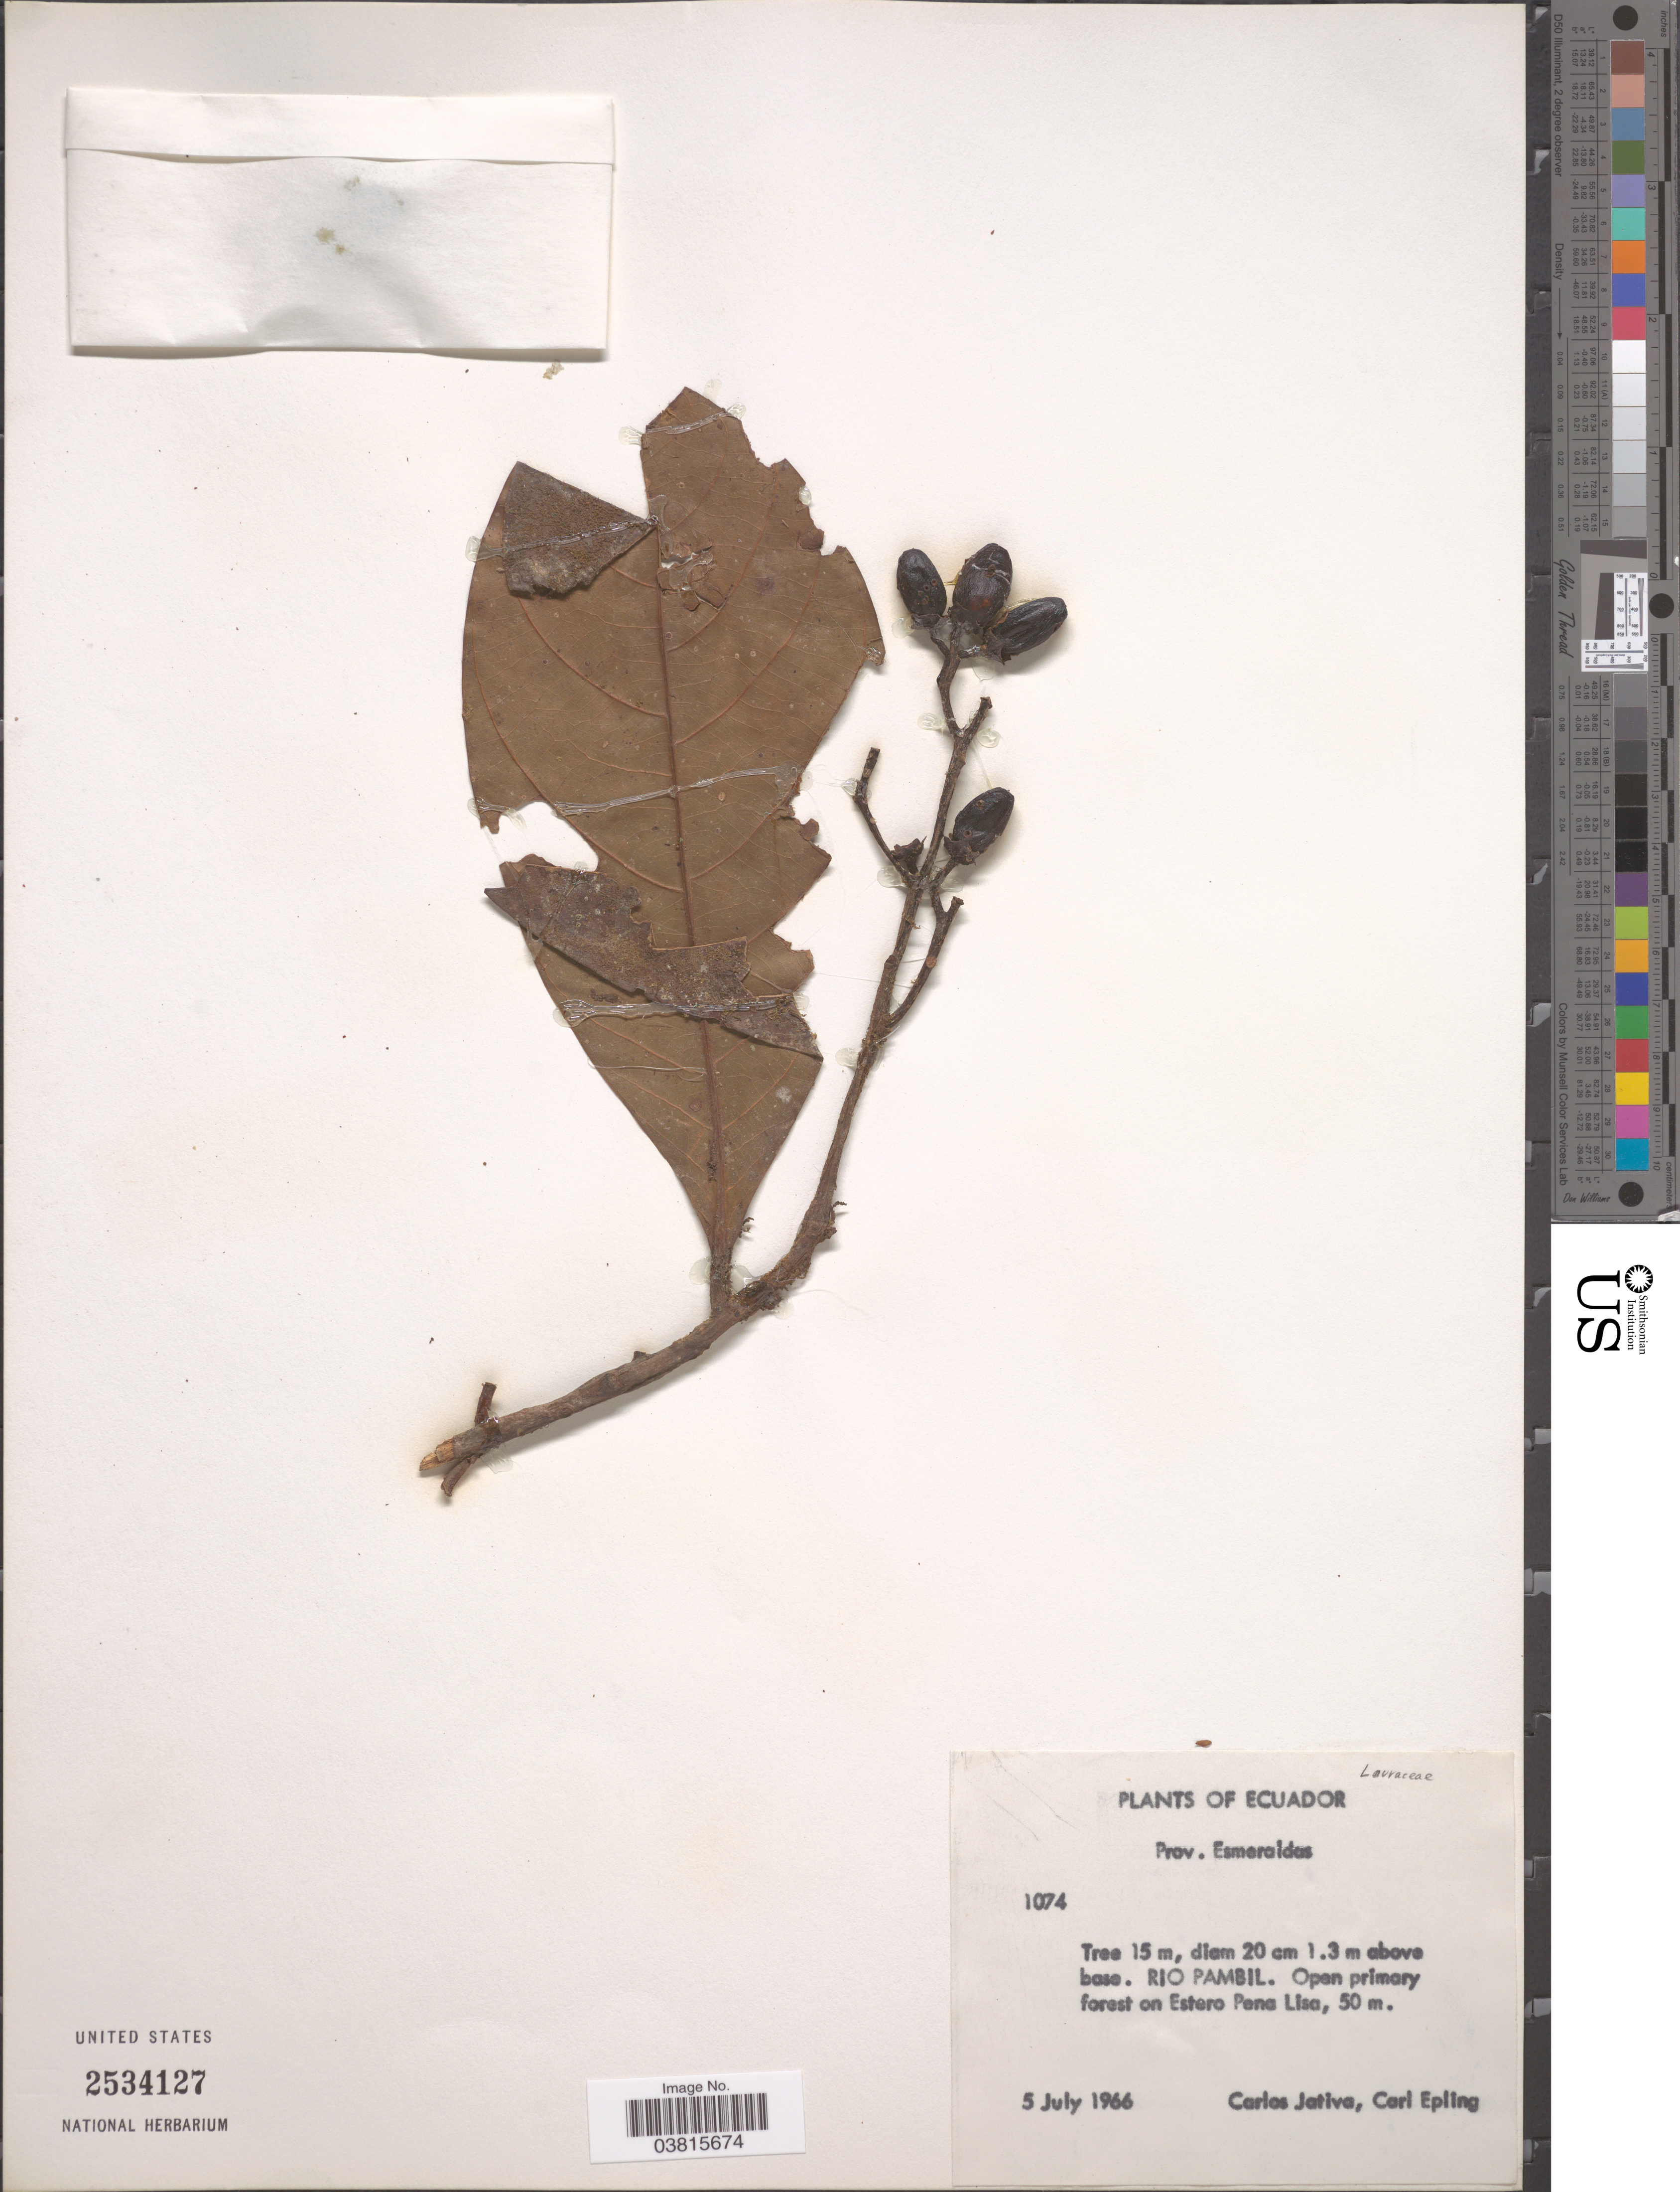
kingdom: Plantae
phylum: Tracheophyta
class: Magnoliopsida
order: Laurales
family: Lauraceae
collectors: C. D. Játiva & C. C. Epling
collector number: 1074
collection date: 1966-07-05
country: Ecuador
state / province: Esmeraldas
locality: Rio Pambil. Open primary forest on Estero Pena Lisa.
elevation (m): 50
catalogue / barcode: US 2534127